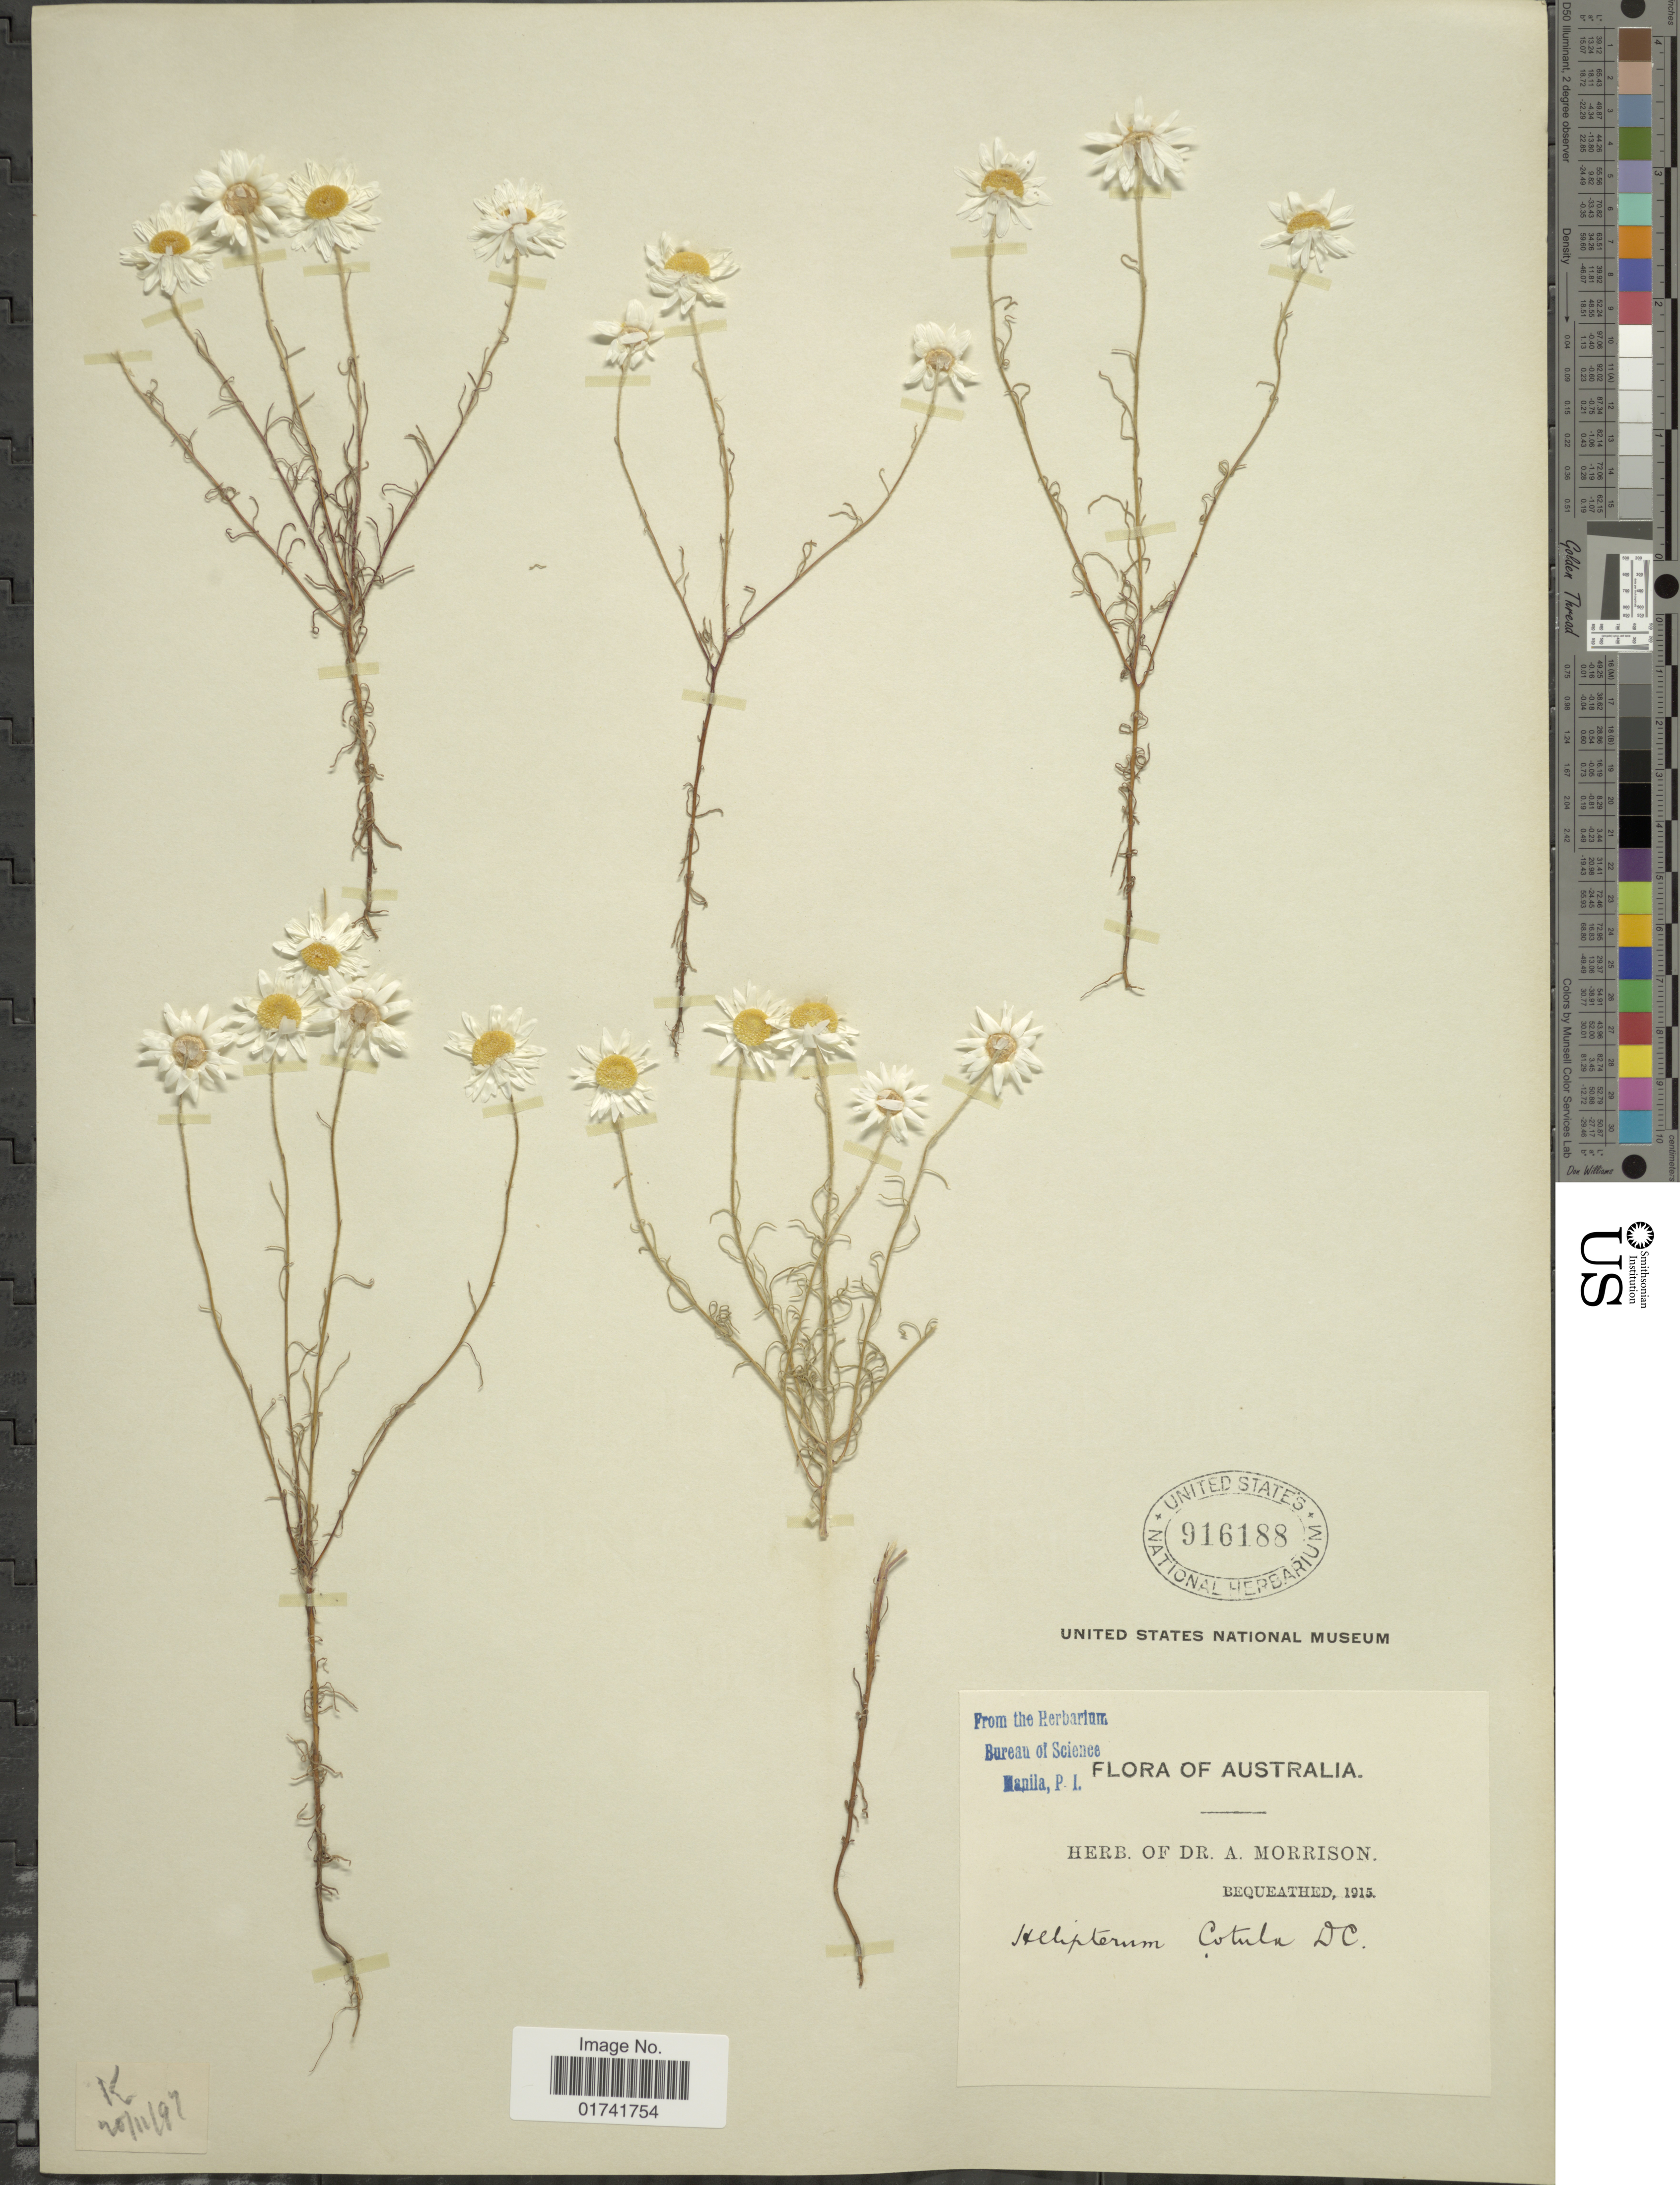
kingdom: Plantae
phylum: Tracheophyta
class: Magnoliopsida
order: Asterales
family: Asteraceae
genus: Hyalosperma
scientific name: Hyalosperma cotula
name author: (Benth.) Paul G. Wilson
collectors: ex herb. Dr. A. Morrison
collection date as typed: Transcribed d/m/y: 20/11/97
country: Australia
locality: K.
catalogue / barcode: US 916188